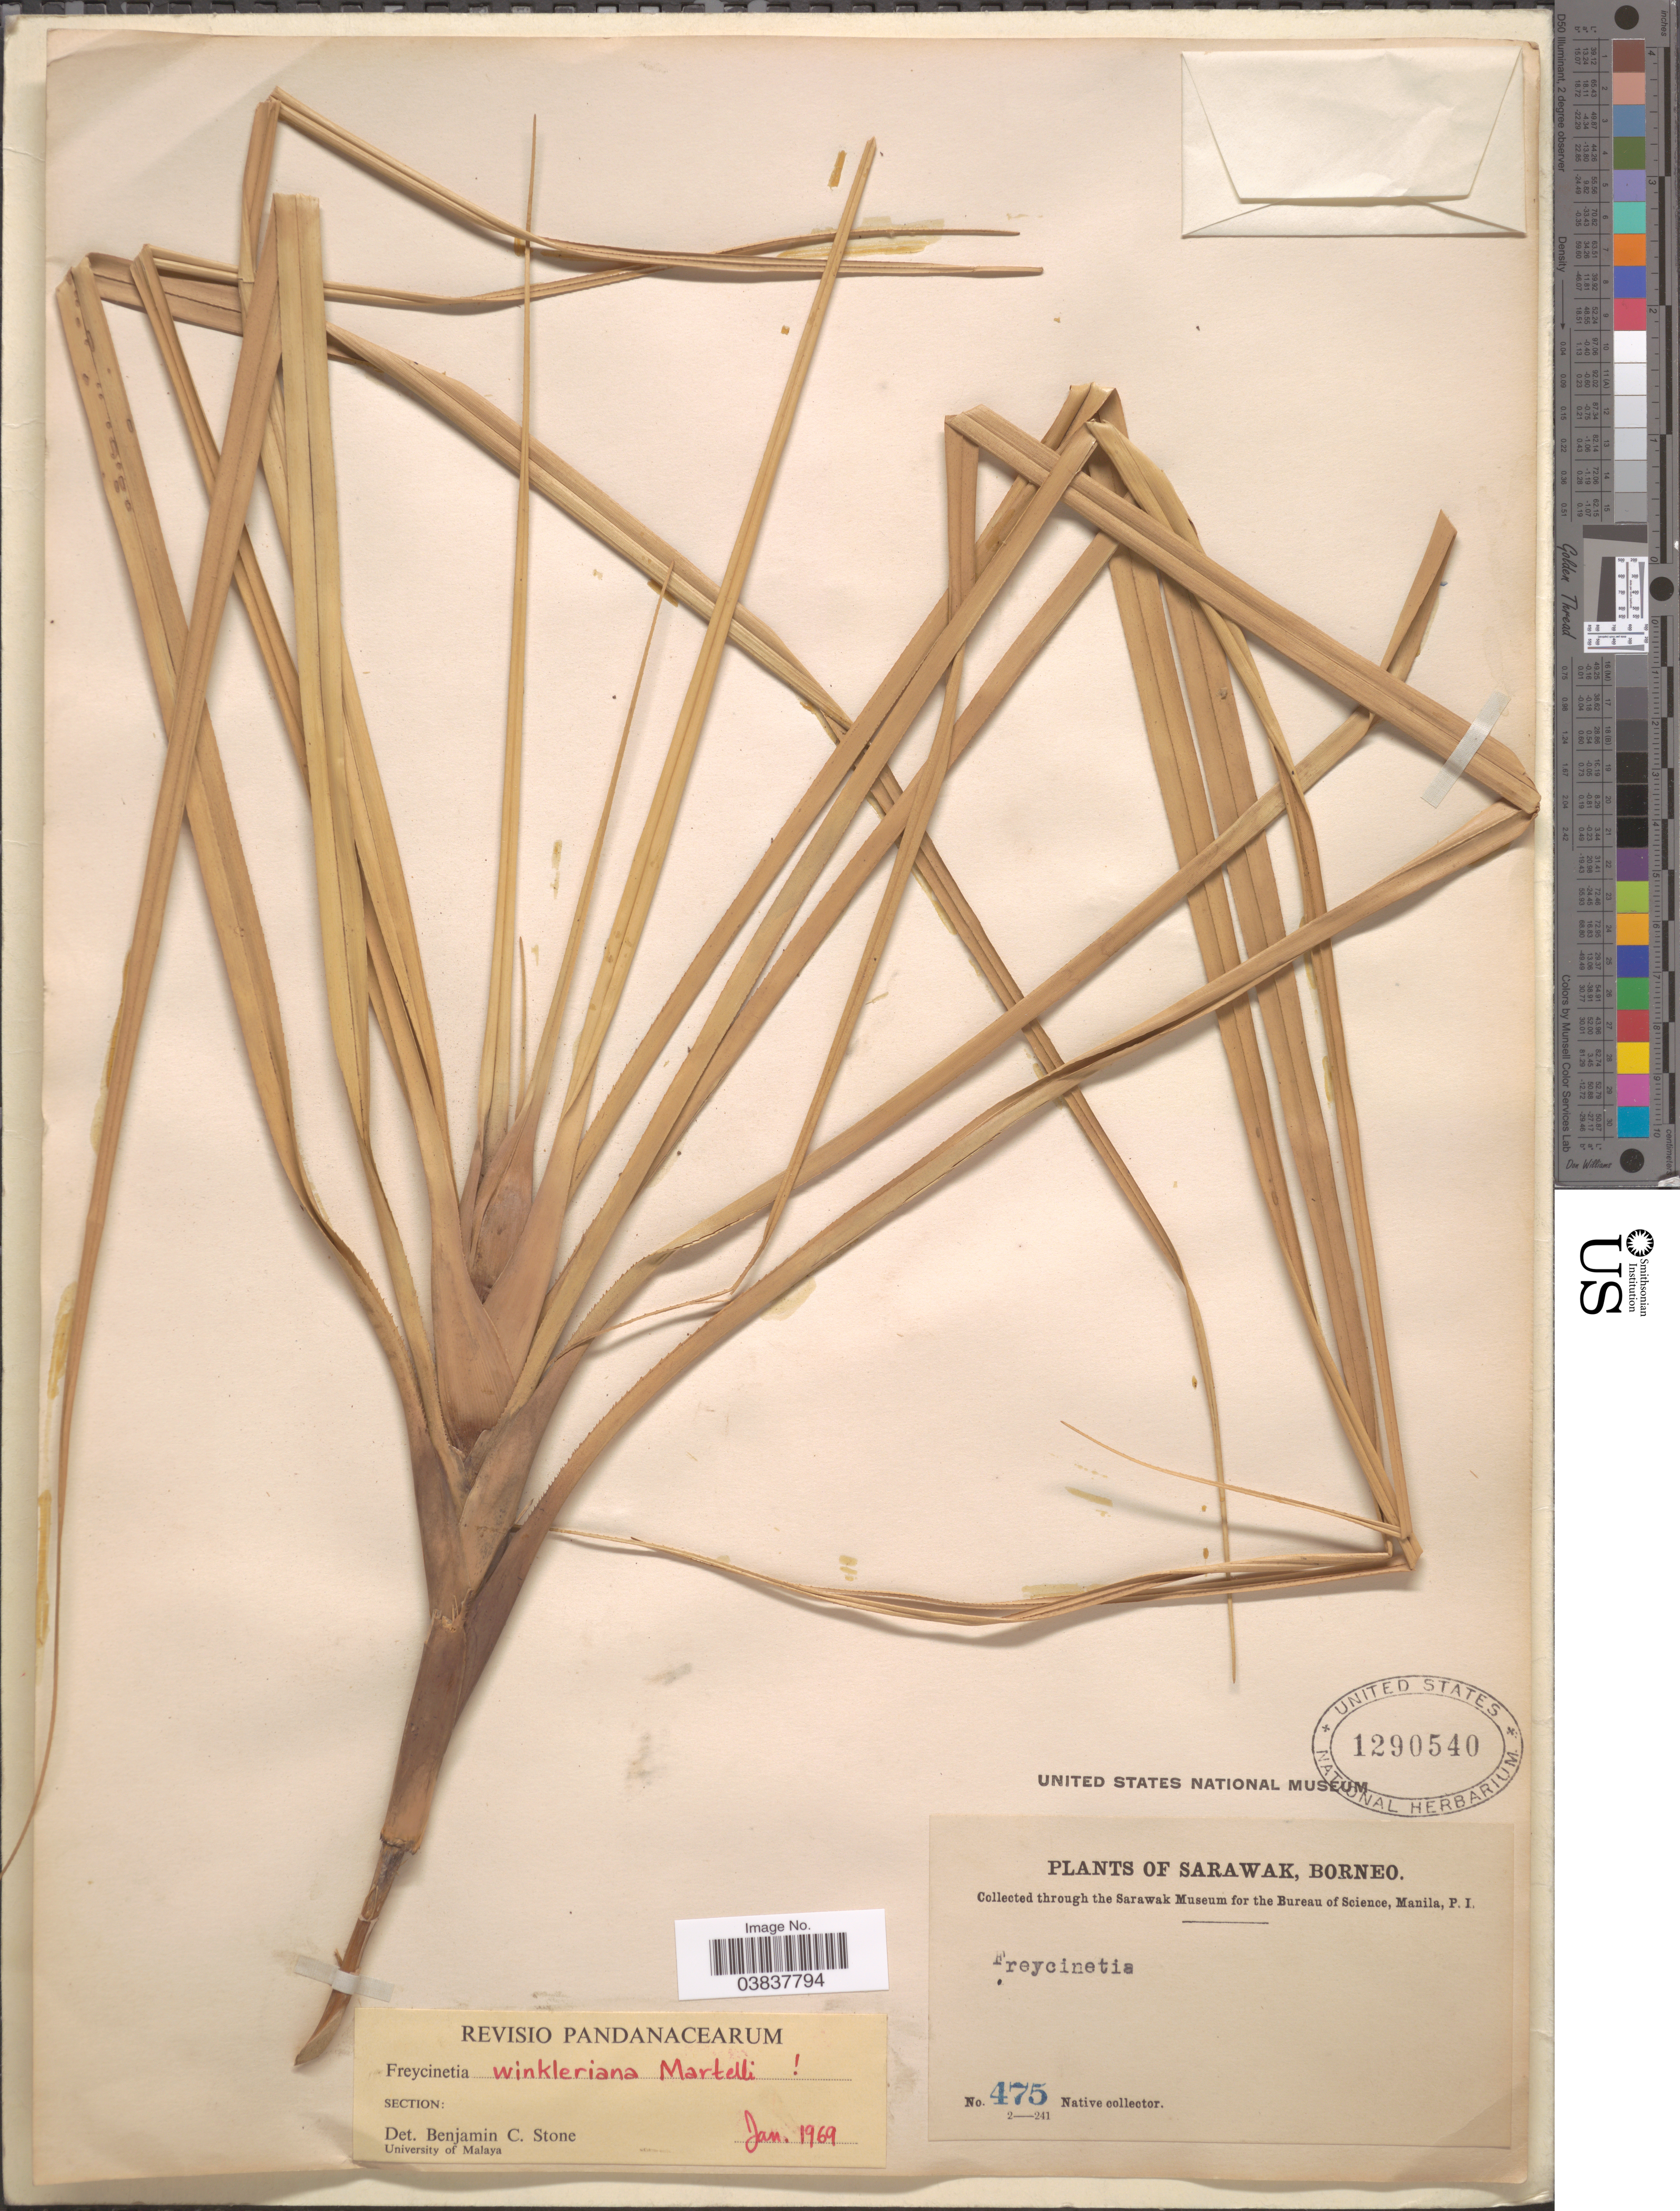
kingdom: Plantae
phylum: Tracheophyta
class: Liliopsida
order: Pandanales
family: Pandanaceae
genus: Freycinetia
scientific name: Freycinetia winkleriana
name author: Martelli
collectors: Native collector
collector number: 475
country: Malaysia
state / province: Sarawak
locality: Borneo.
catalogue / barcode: US 1290540